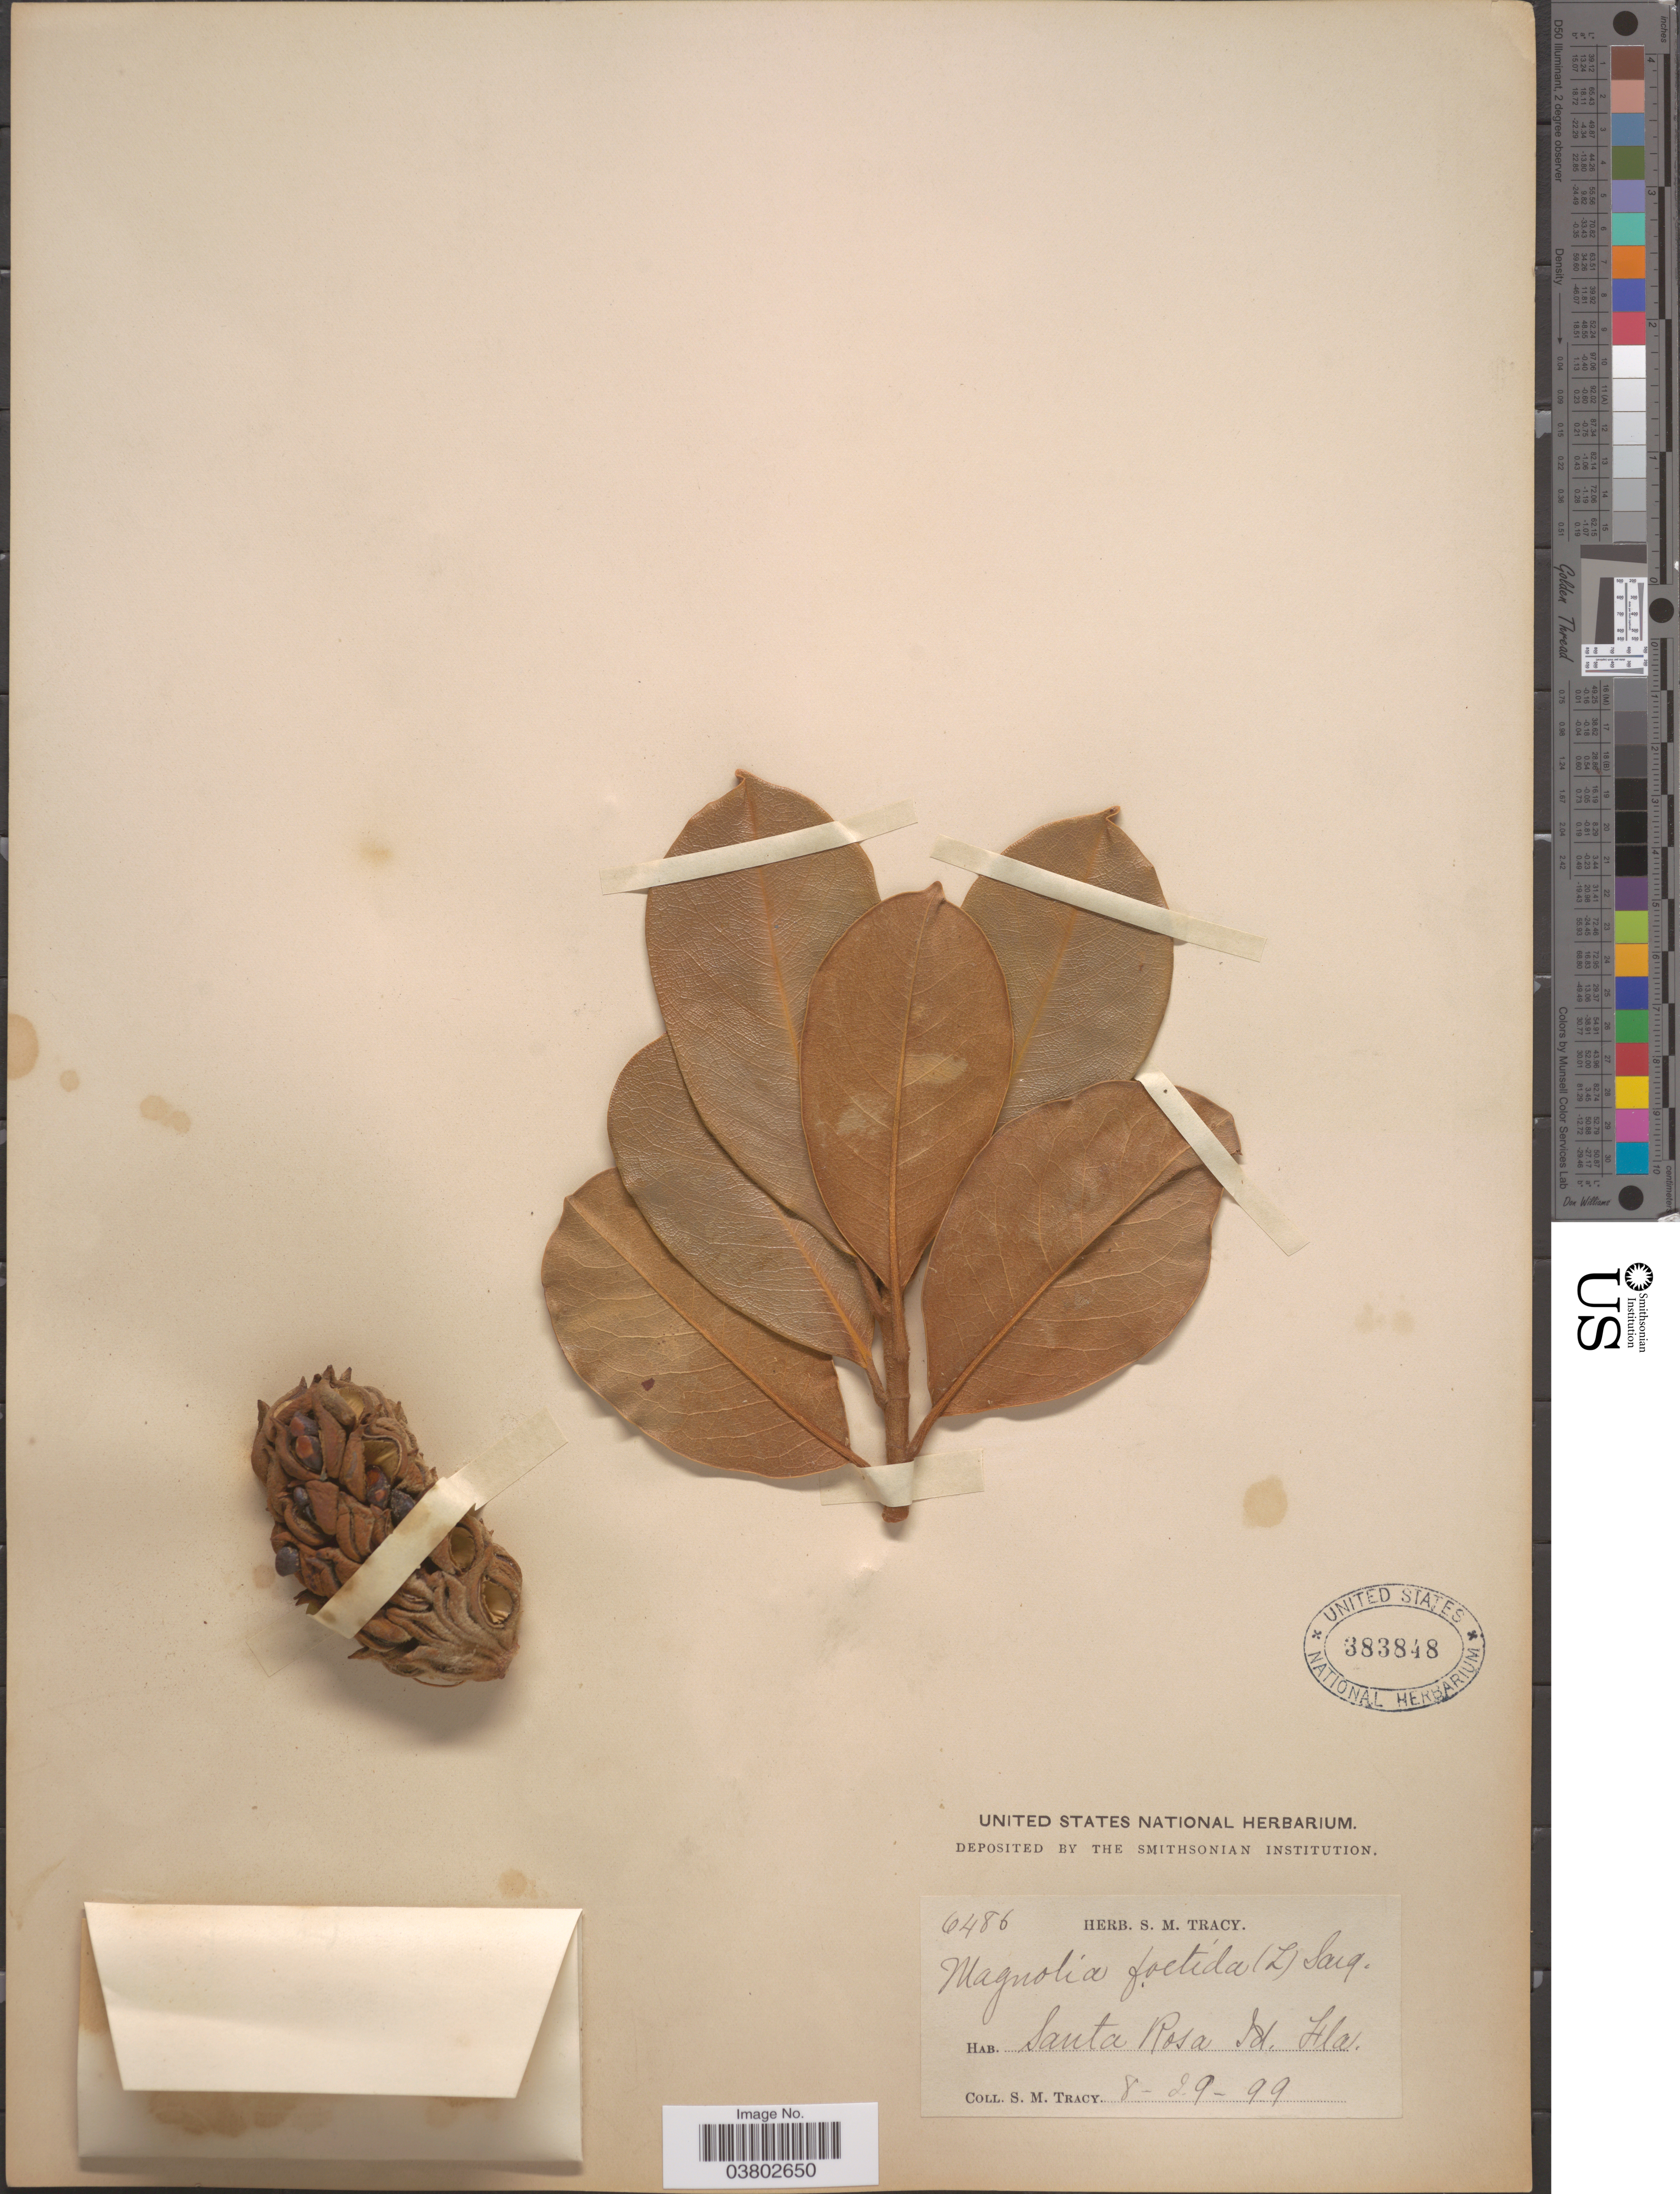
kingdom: Plantae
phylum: Tracheophyta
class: Magnoliopsida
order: Magnoliales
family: Magnoliaceae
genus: Magnolia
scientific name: Magnolia grandiflora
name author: L.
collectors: S. M. Tracy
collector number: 6486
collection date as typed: Transcribed d/m/y: 29/8/99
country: United States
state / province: Florida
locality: Santa Rosa Id.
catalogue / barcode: US 383848